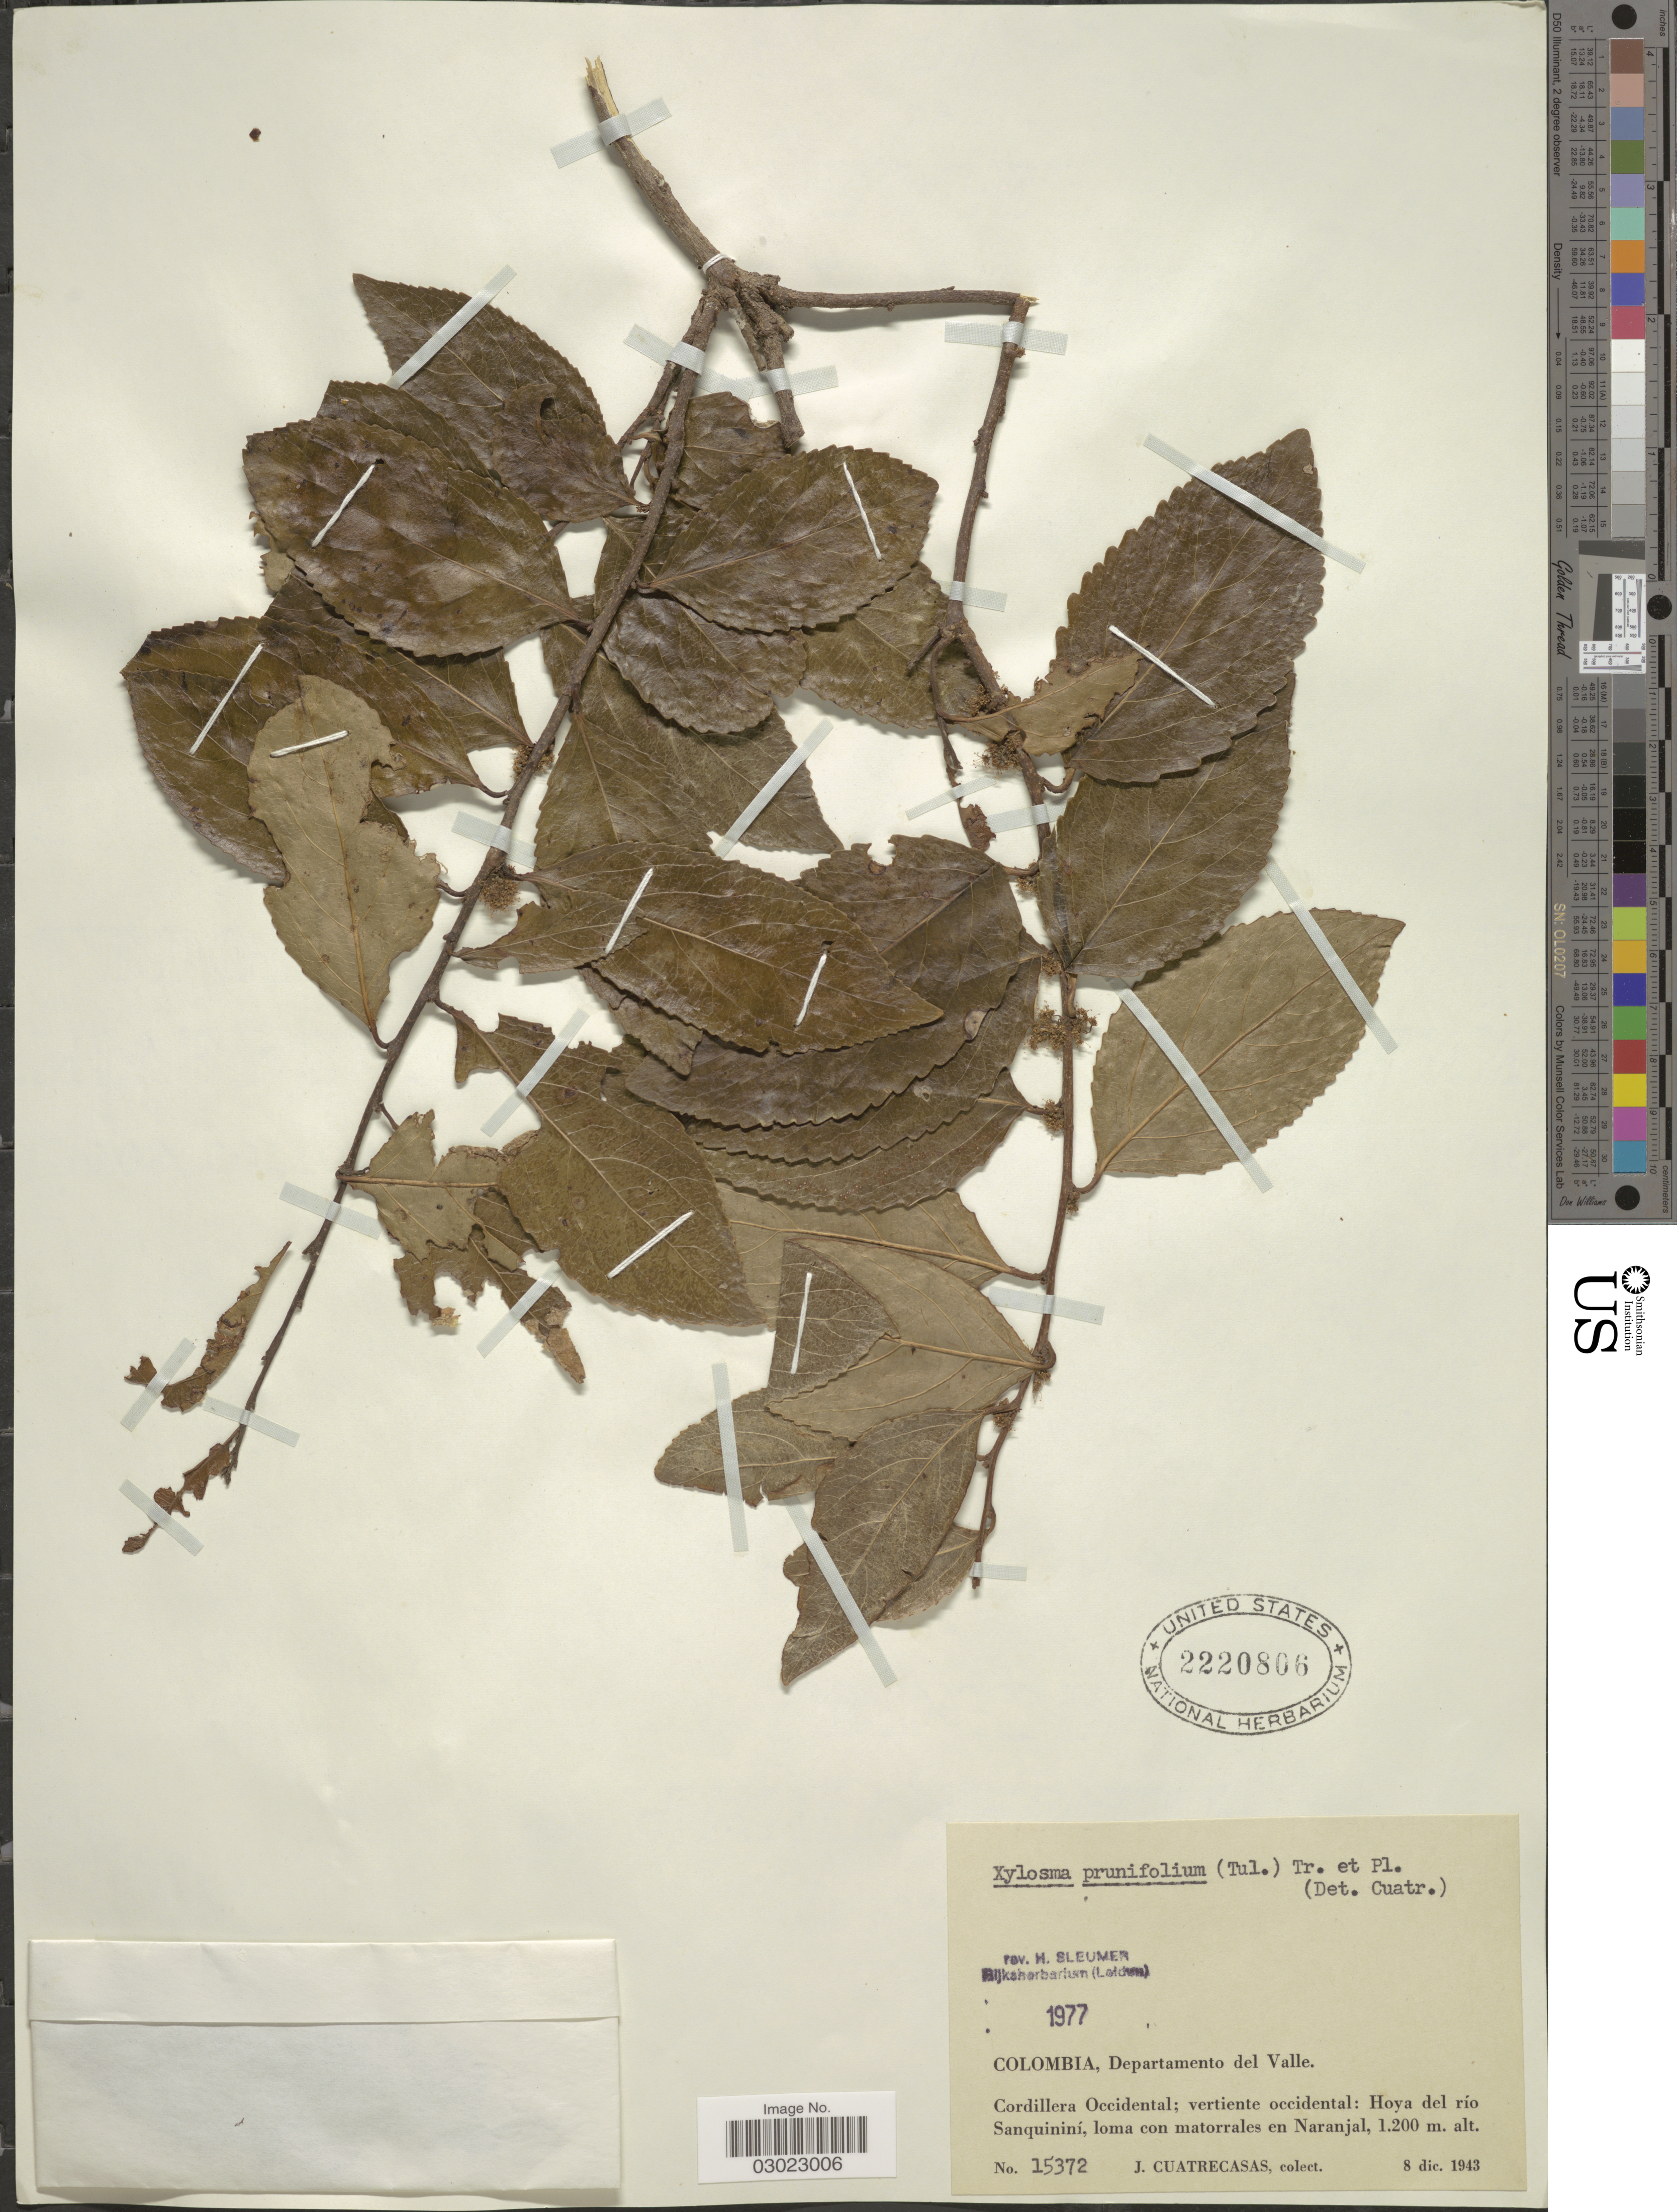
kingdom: Plantae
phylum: Tracheophyta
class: Magnoliopsida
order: Malpighiales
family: Salicaceae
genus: Xylosma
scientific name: Xylosma prunifolia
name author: (Kunth) Triana & Planch.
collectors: J. Cuatrecasas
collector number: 15372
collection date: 1943-12-08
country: Colombia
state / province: Valle del Cauca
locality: Departamento del Valle. Cordillera Occidental; vertiente occidental: Hoya del río Sanquininí, loma con matorrales en Naranjal.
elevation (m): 1200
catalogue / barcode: US 2220806